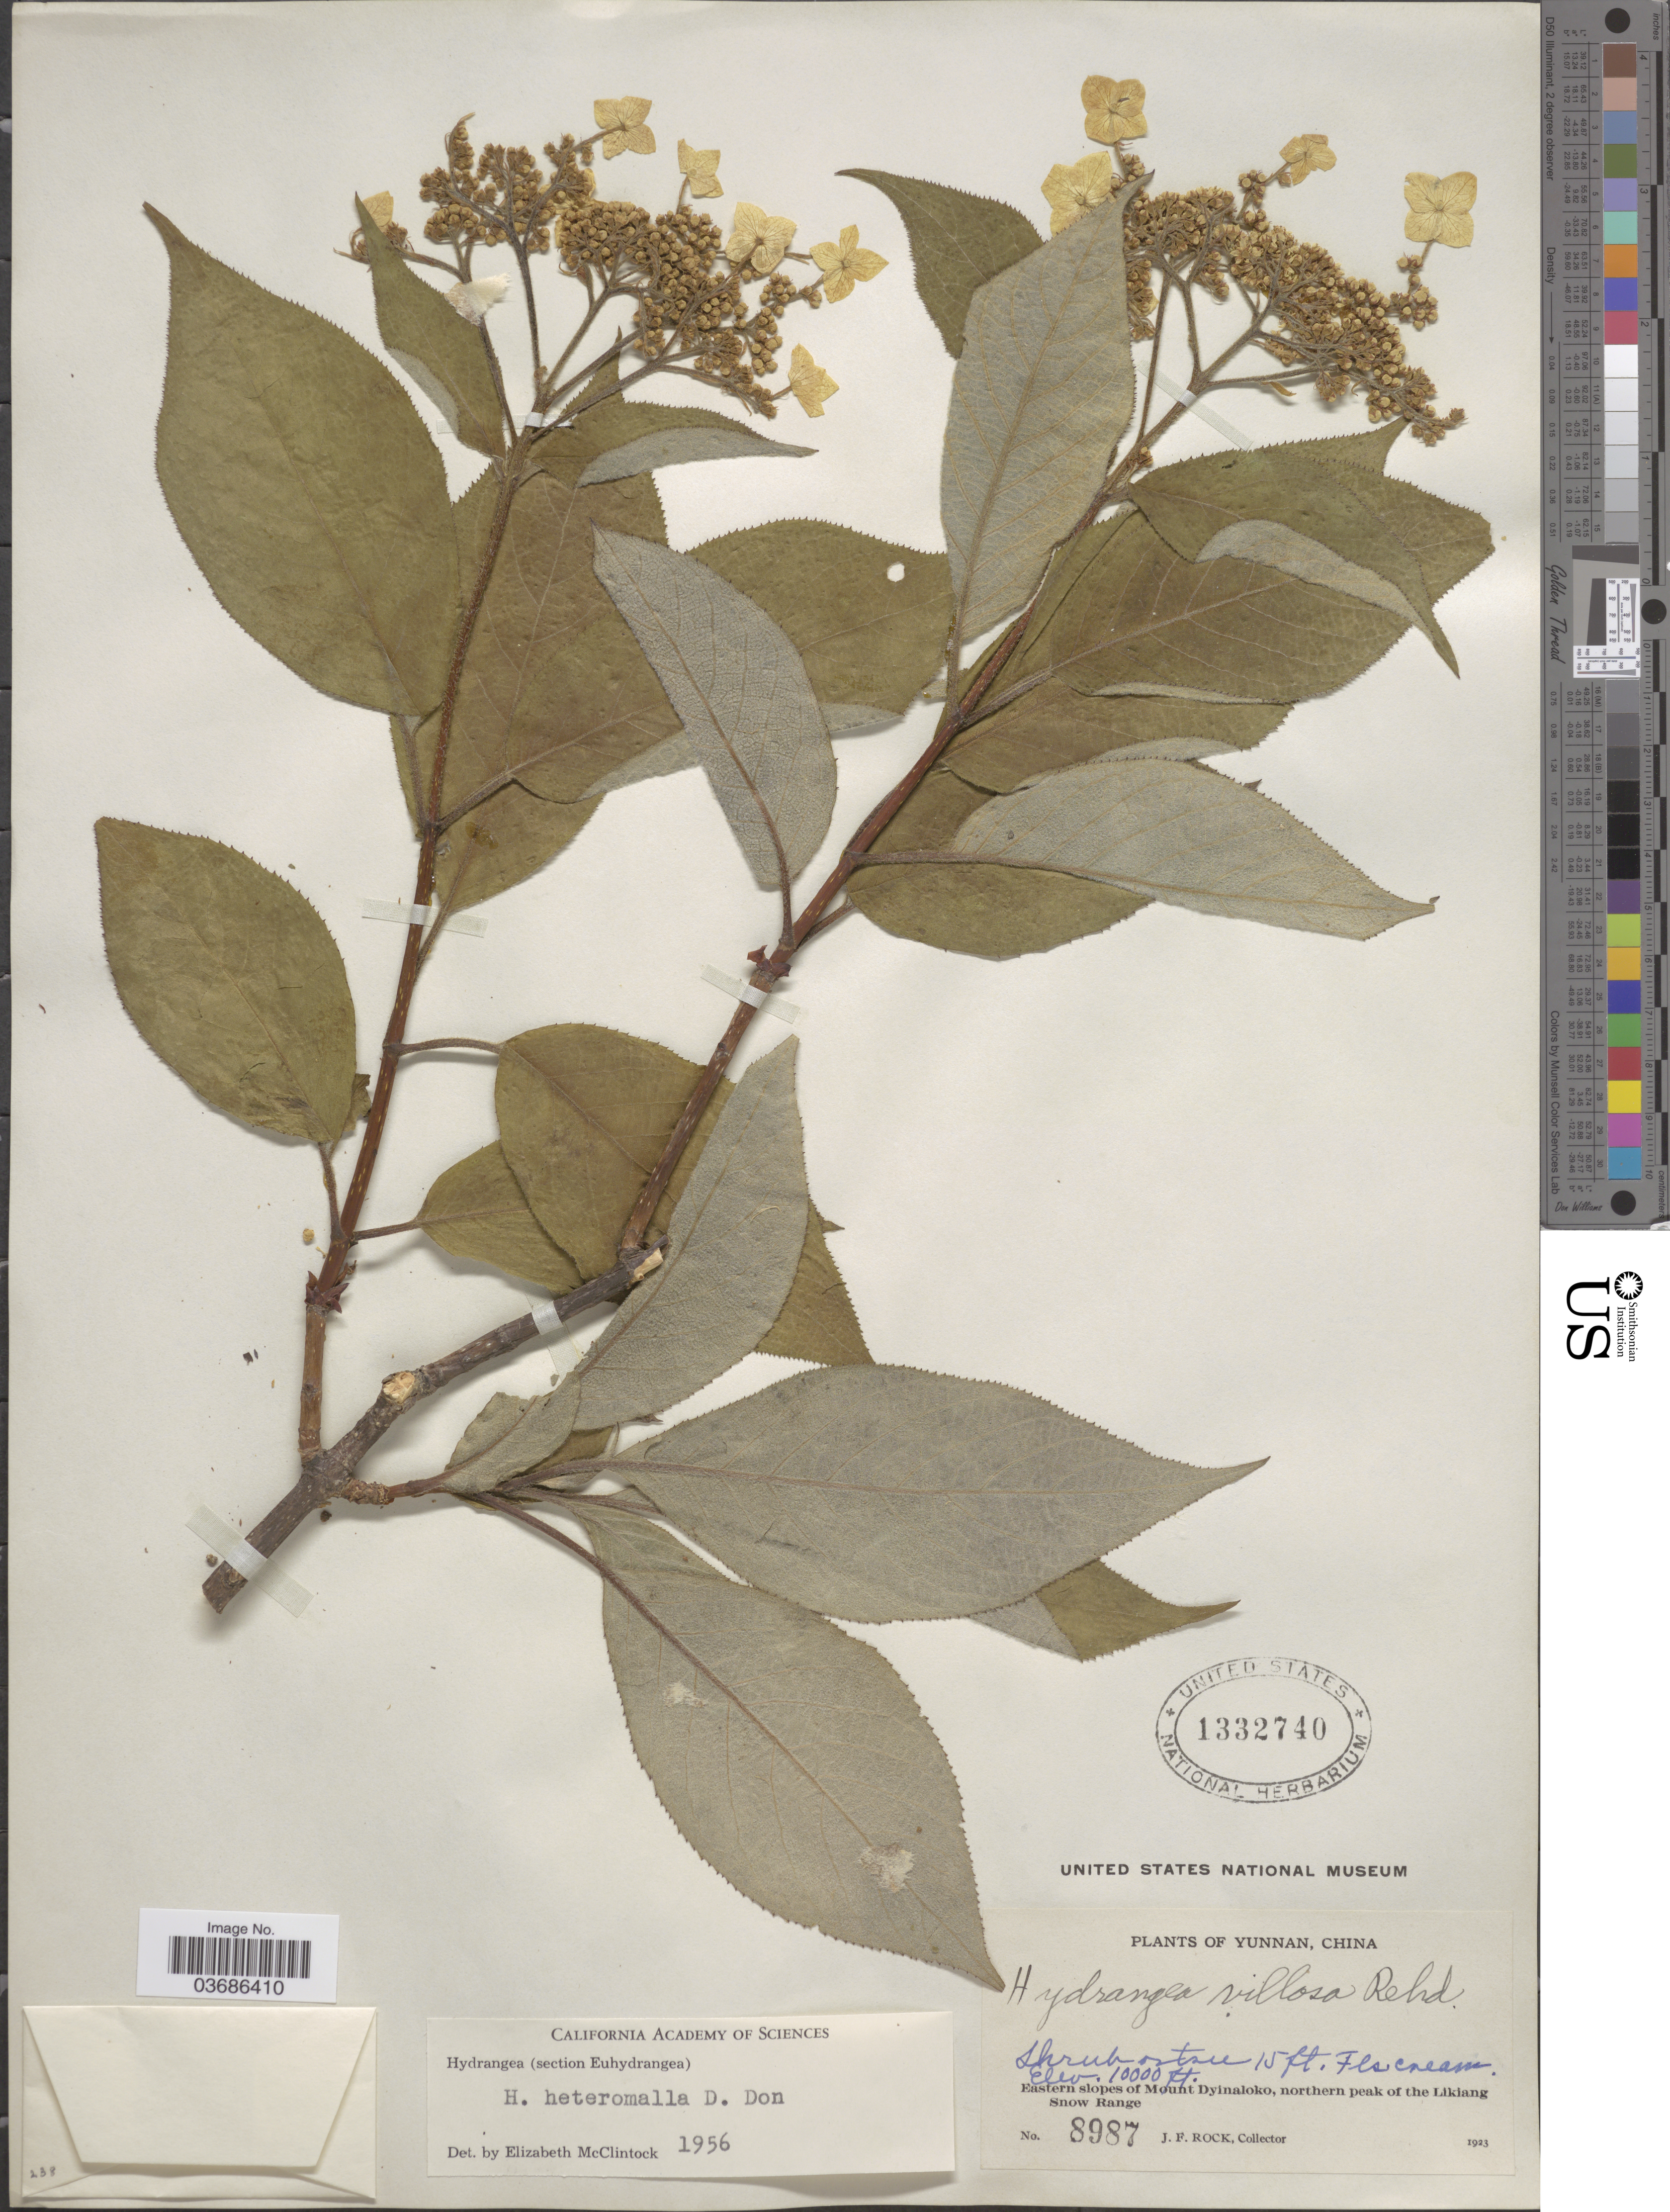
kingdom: Plantae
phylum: Tracheophyta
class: Magnoliopsida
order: Cornales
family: Hydrangeaceae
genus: Hydrangea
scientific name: Hydrangea heteromalla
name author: D. Don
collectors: J. Rock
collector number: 8987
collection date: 1923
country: China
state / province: Yunnan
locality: Eastern slopes of Mount Dyinaloko, northern peak of the Likiang Snow Range.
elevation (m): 3048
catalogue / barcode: US 1332740